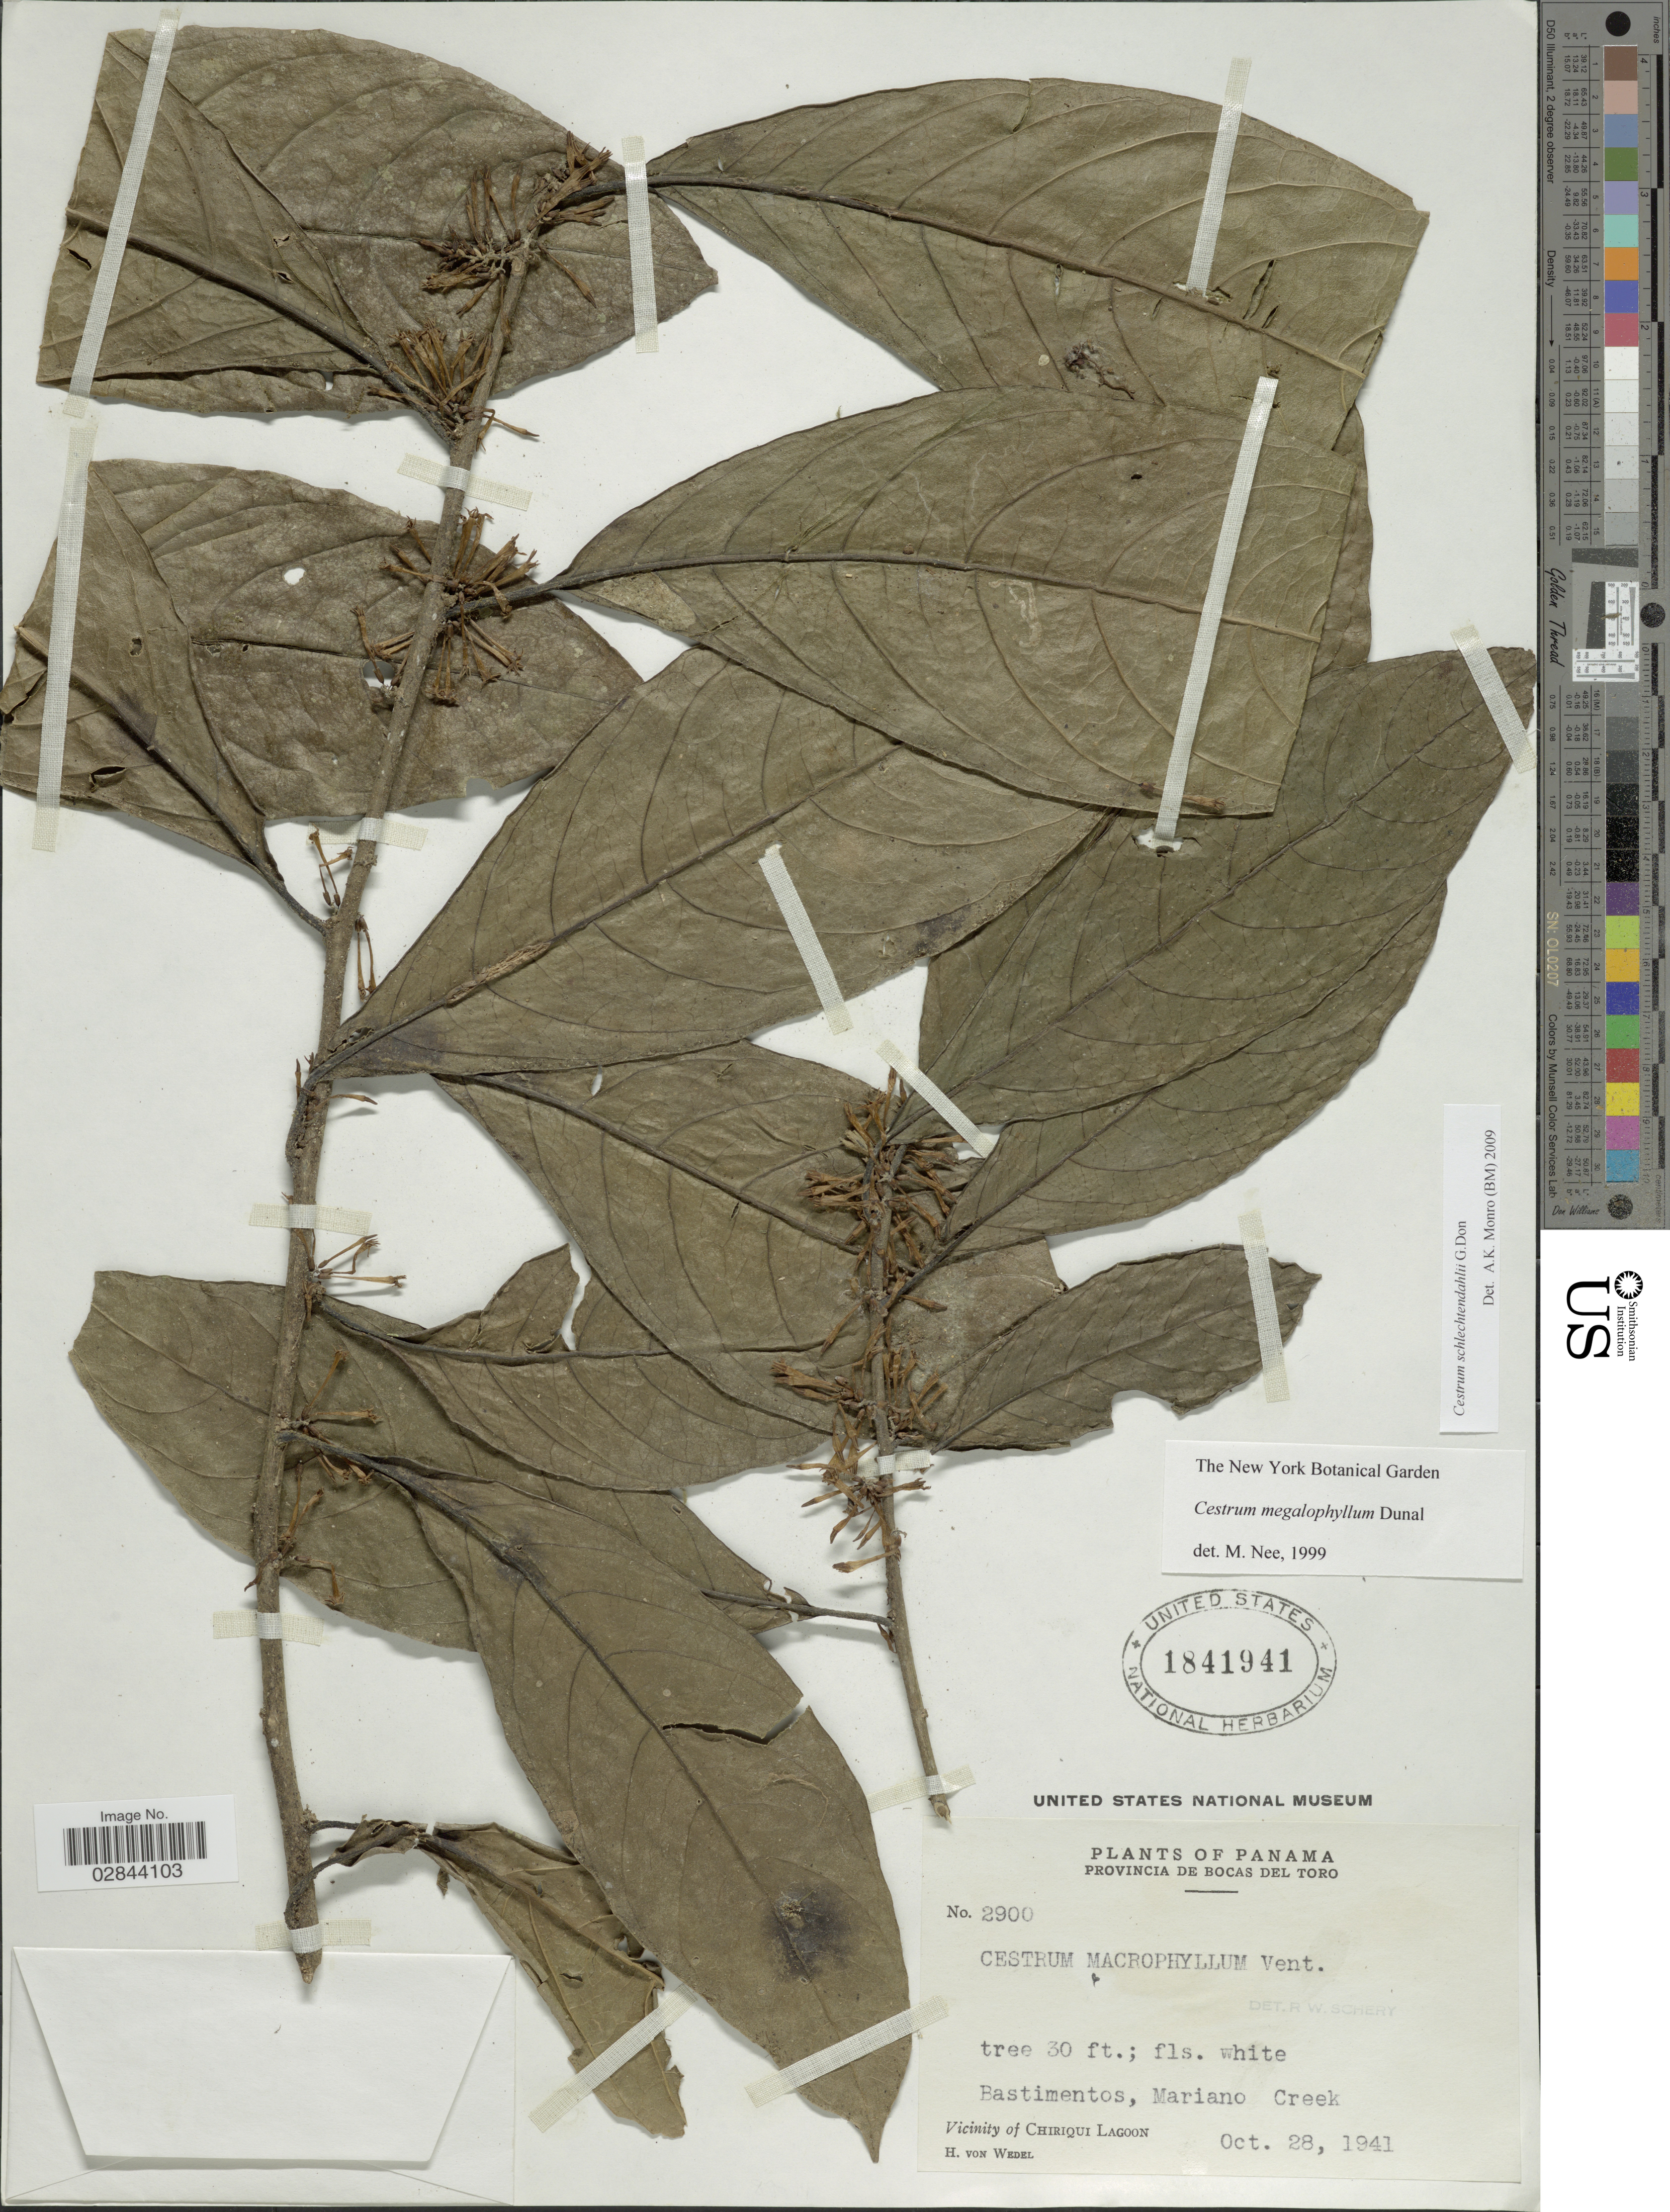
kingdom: Plantae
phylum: Tracheophyta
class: Magnoliopsida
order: Solanales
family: Solanaceae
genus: Cestrum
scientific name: Cestrum schlechtendahlii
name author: G. Don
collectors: H. von Wedel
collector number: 2900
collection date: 1941-10-28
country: Panama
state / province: Bocas del Toro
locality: Bastimentos, Mariano Creek, Vicinity of Chiriqui Lagoon.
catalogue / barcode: US 1841941